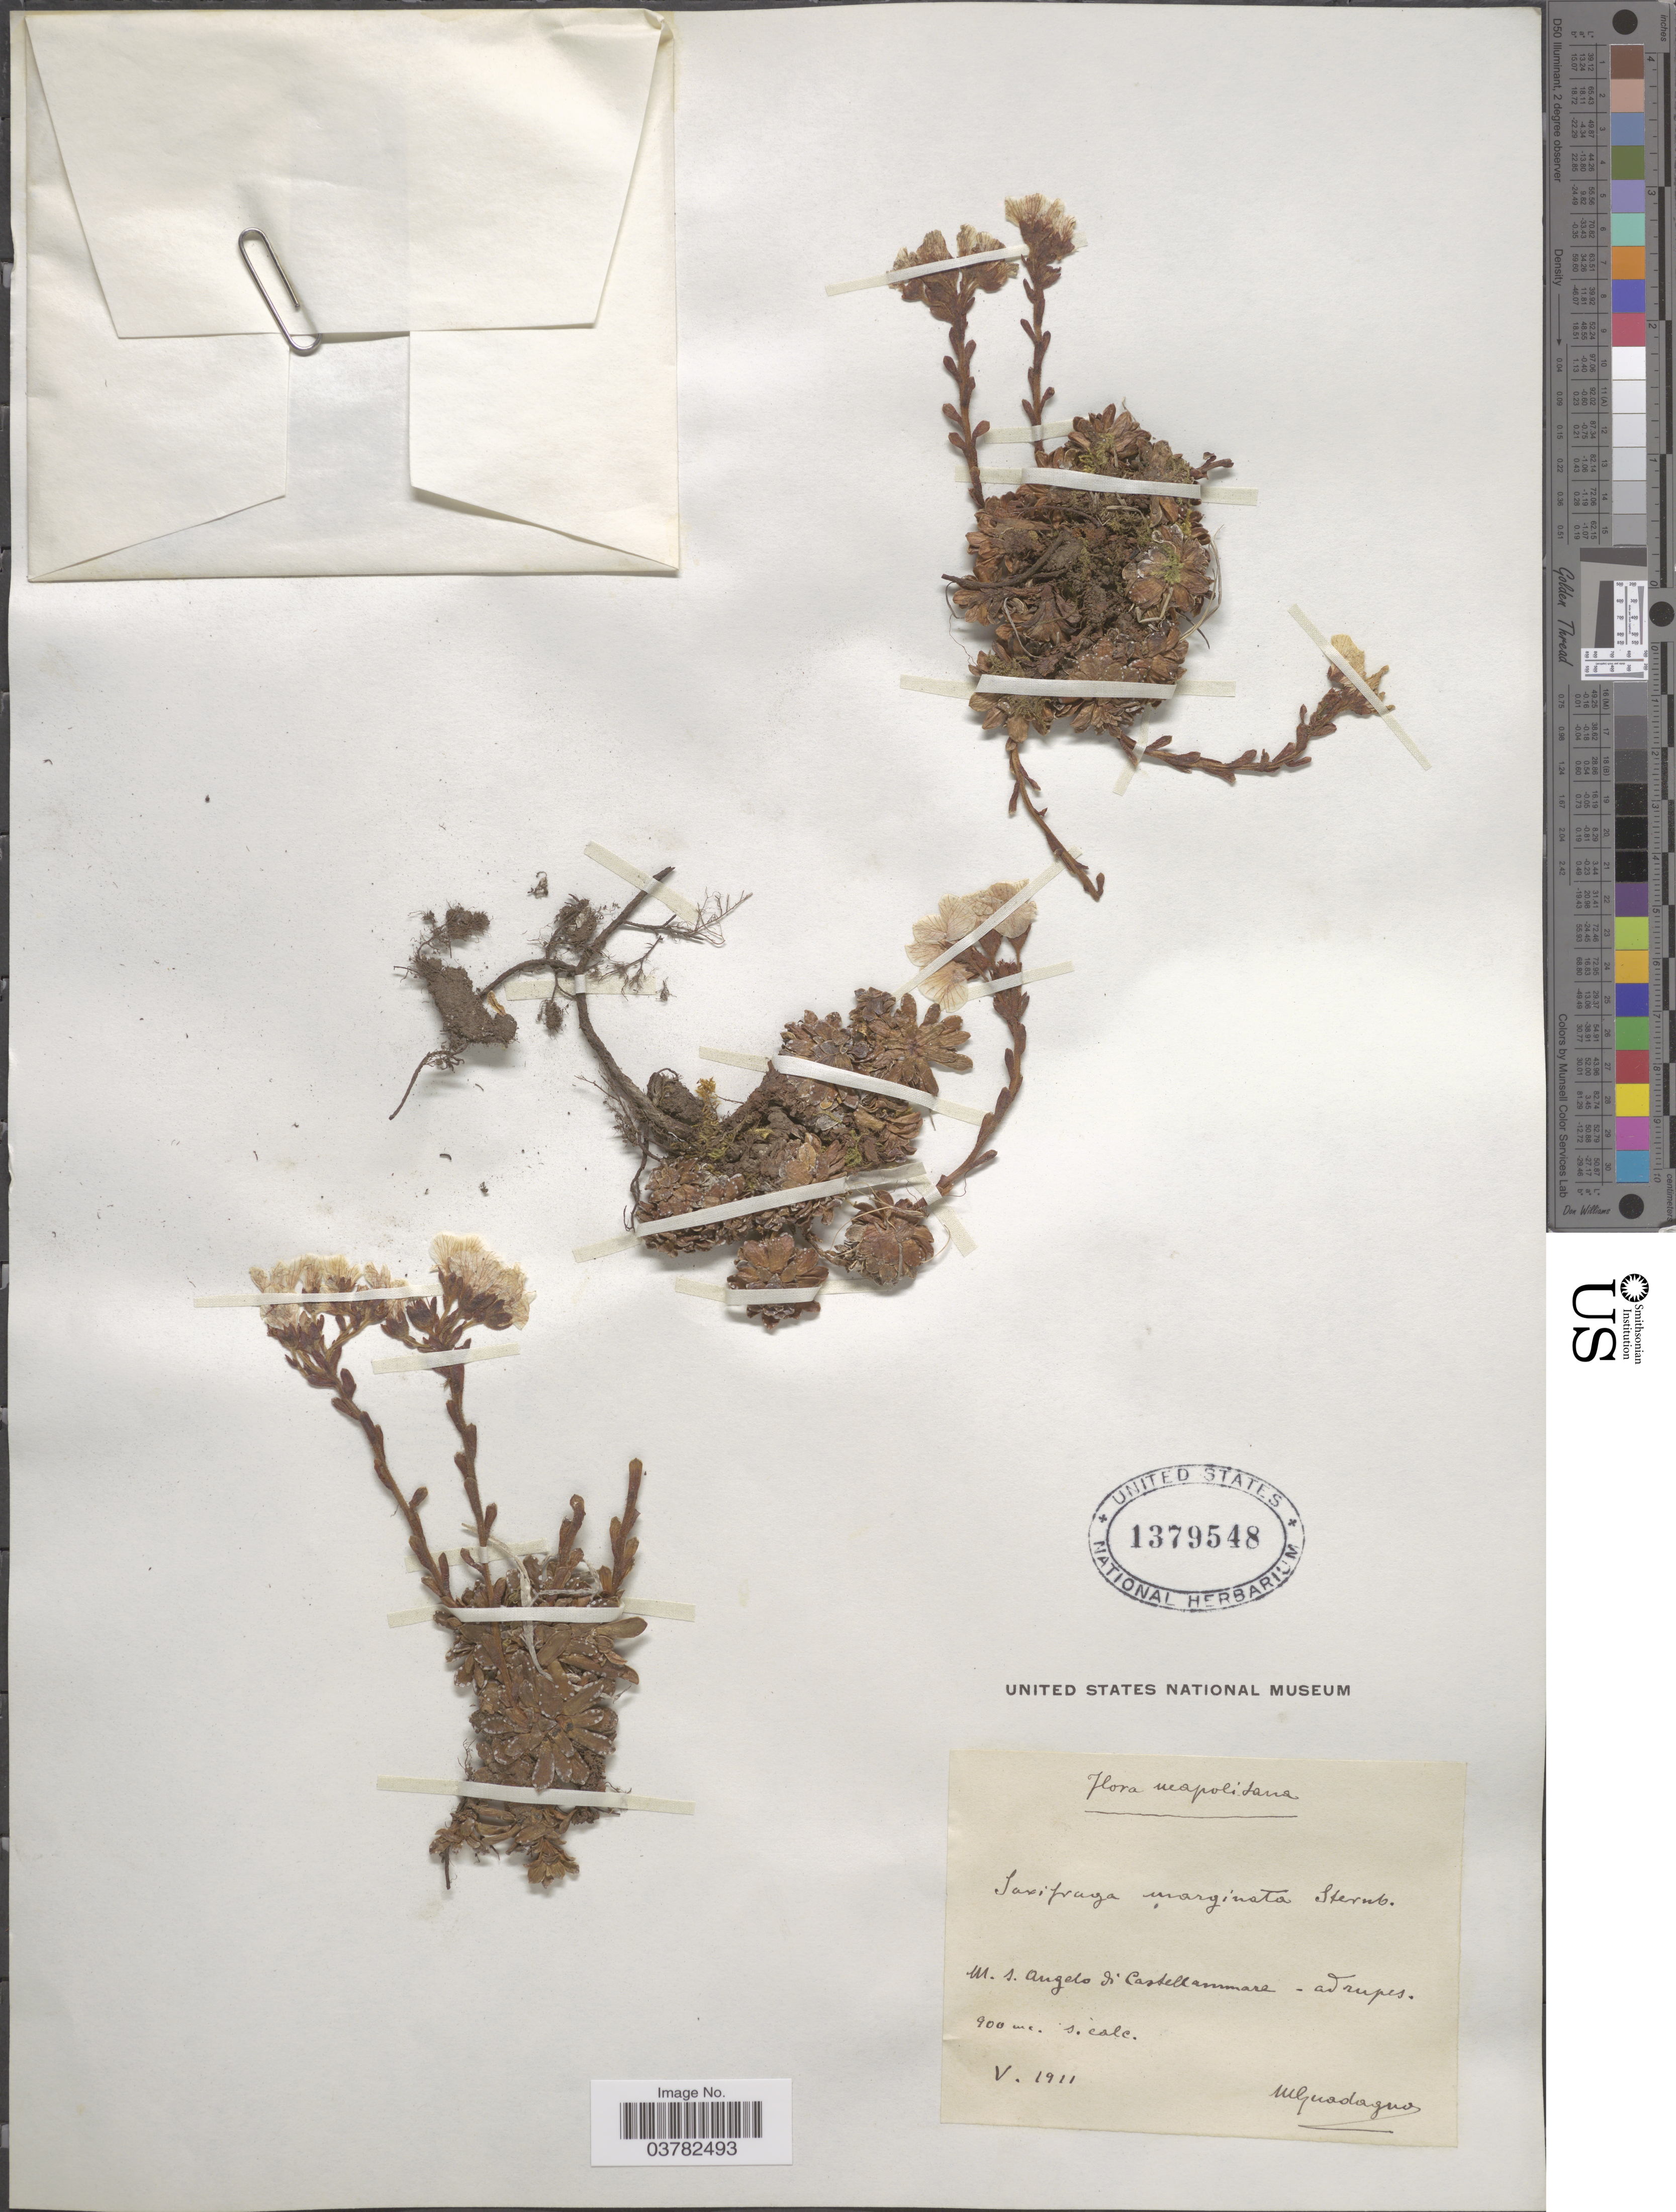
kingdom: Plantae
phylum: Tracheophyta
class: Magnoliopsida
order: Saxifragales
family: Saxifragaceae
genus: Saxifraga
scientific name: Saxifraga marginata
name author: Sternb.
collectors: M. Guadagno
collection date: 1911-05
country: Italy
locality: Neapolitana. M. S. Angelo di Castellammare - ad rupes.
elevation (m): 900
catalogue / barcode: US 1379548